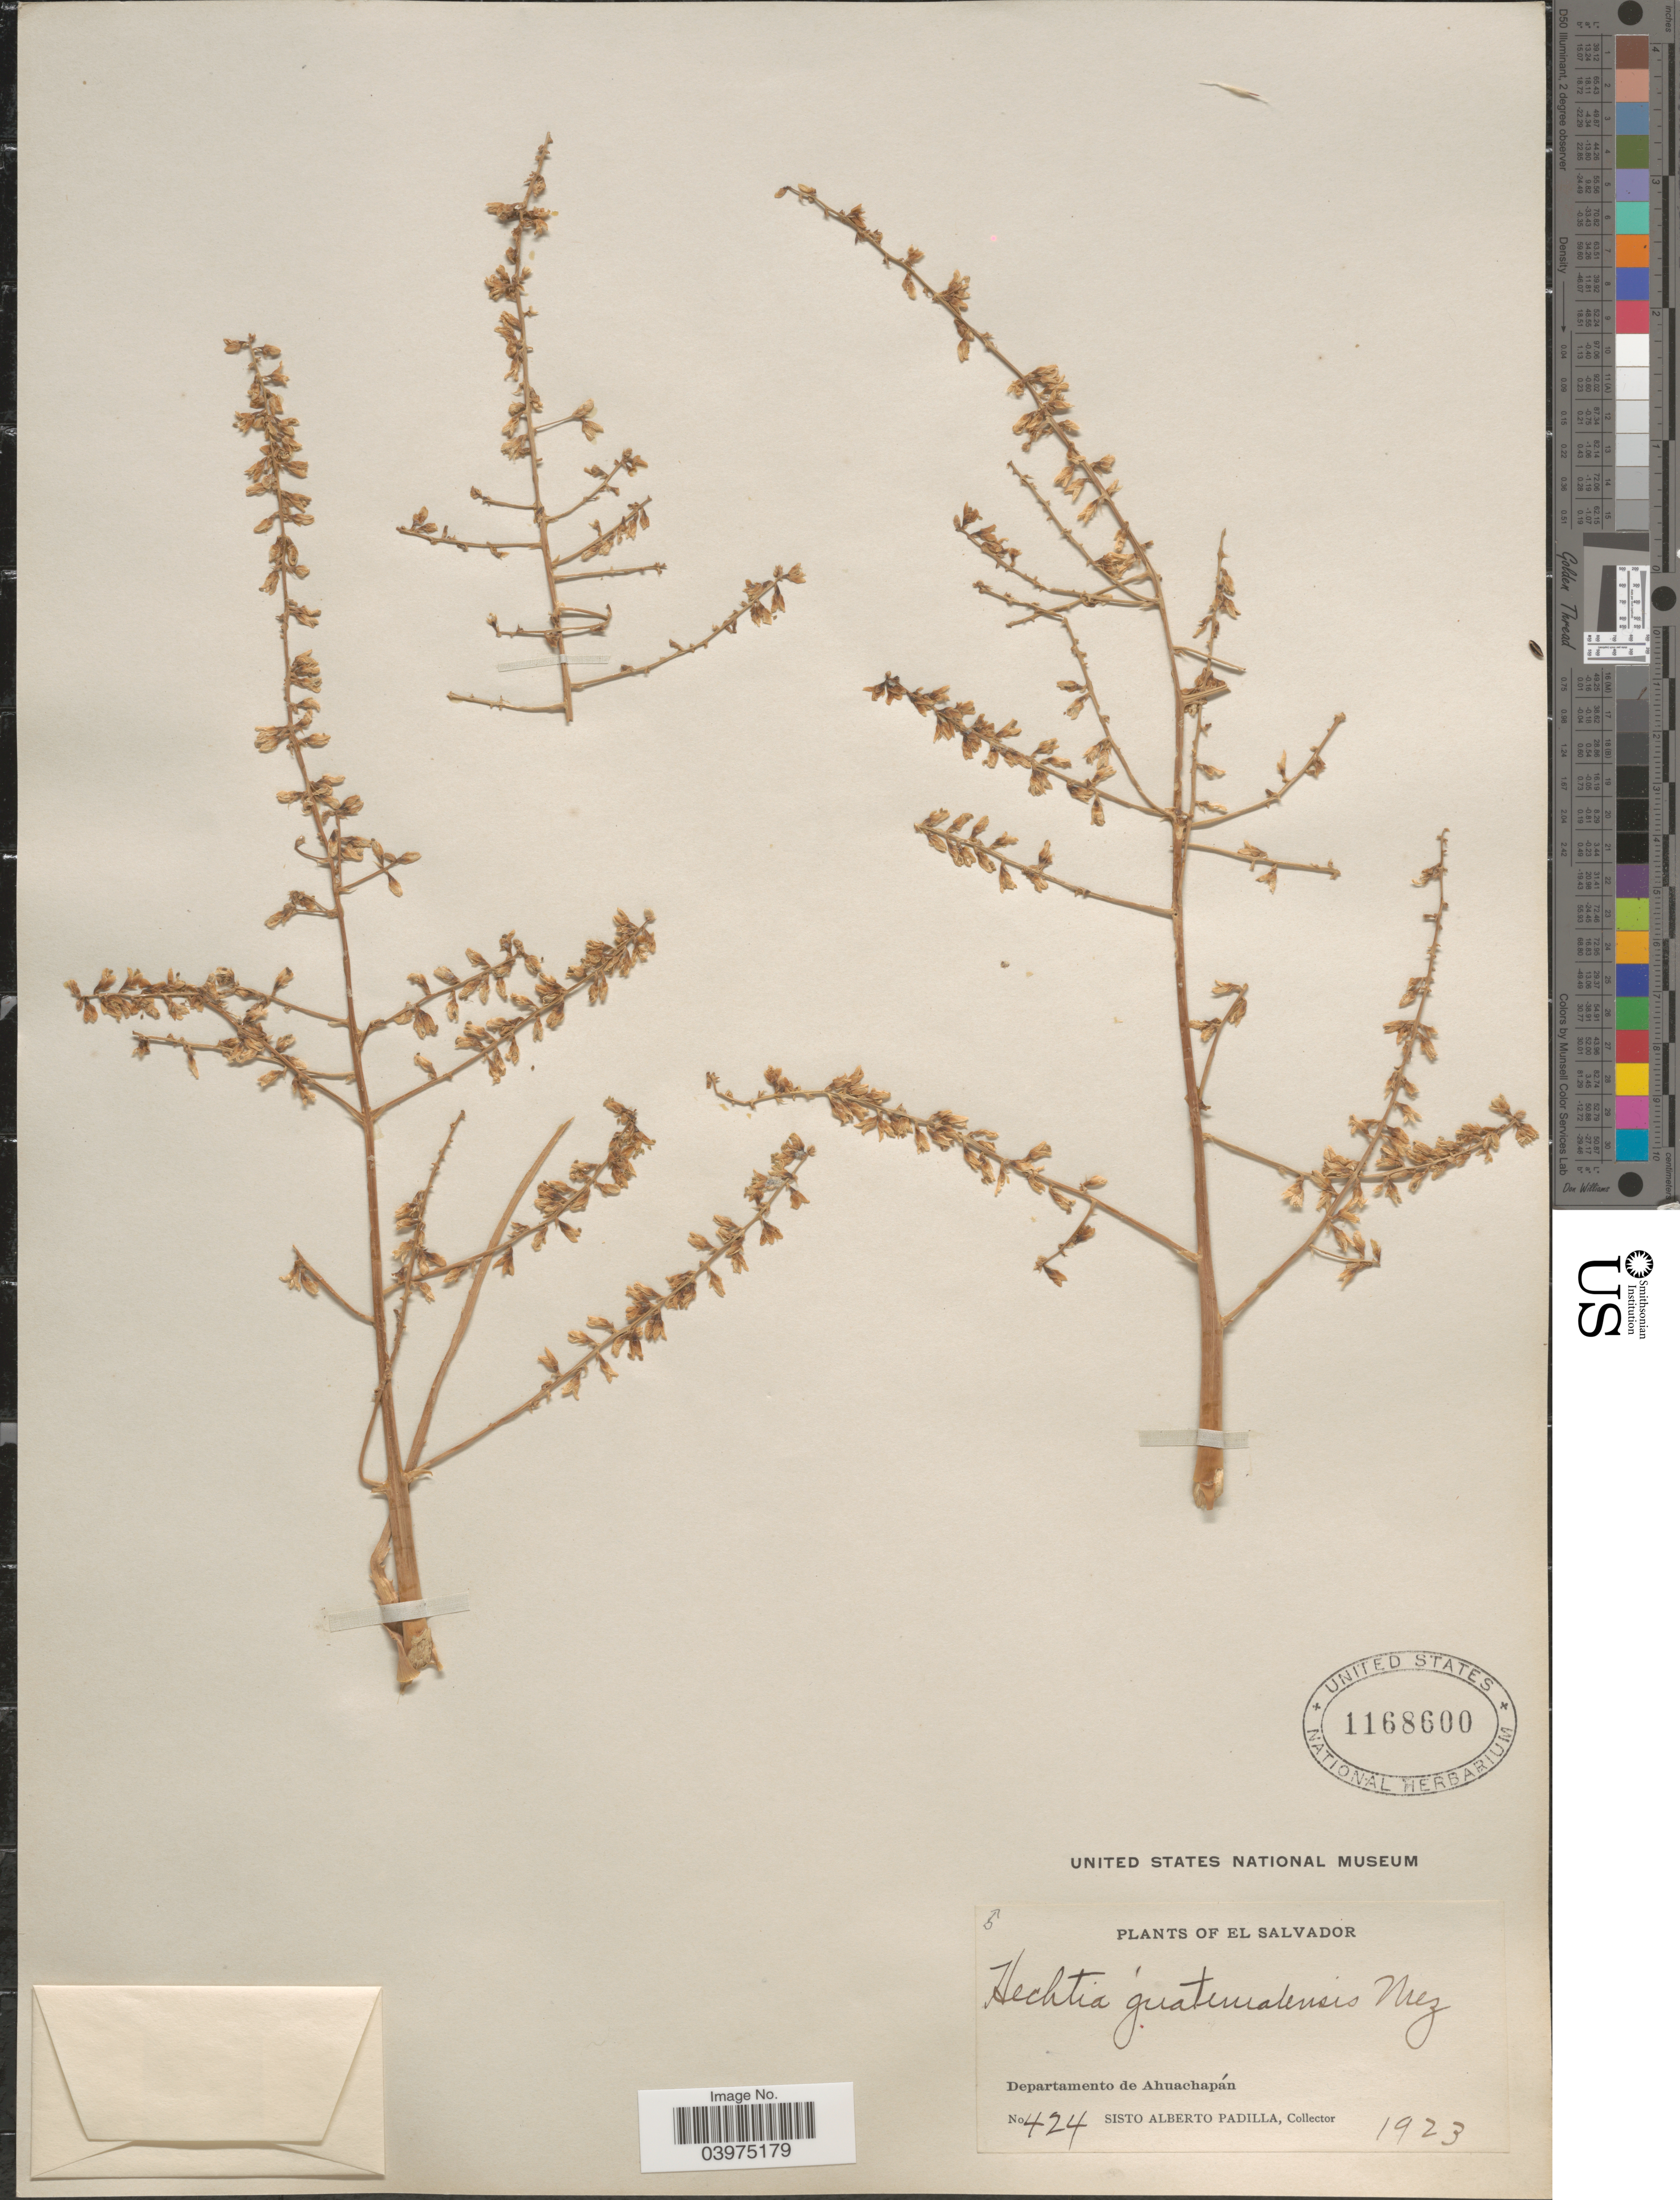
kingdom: Plantae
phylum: Tracheophyta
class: Liliopsida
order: Poales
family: Bromeliaceae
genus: Hechtia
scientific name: Hechtia guatemalensis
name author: Mez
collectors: S. A. Padilla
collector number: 424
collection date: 1923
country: El Salvador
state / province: Ahuachapan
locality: Departamento de Ahuachapán.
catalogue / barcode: US 1168600